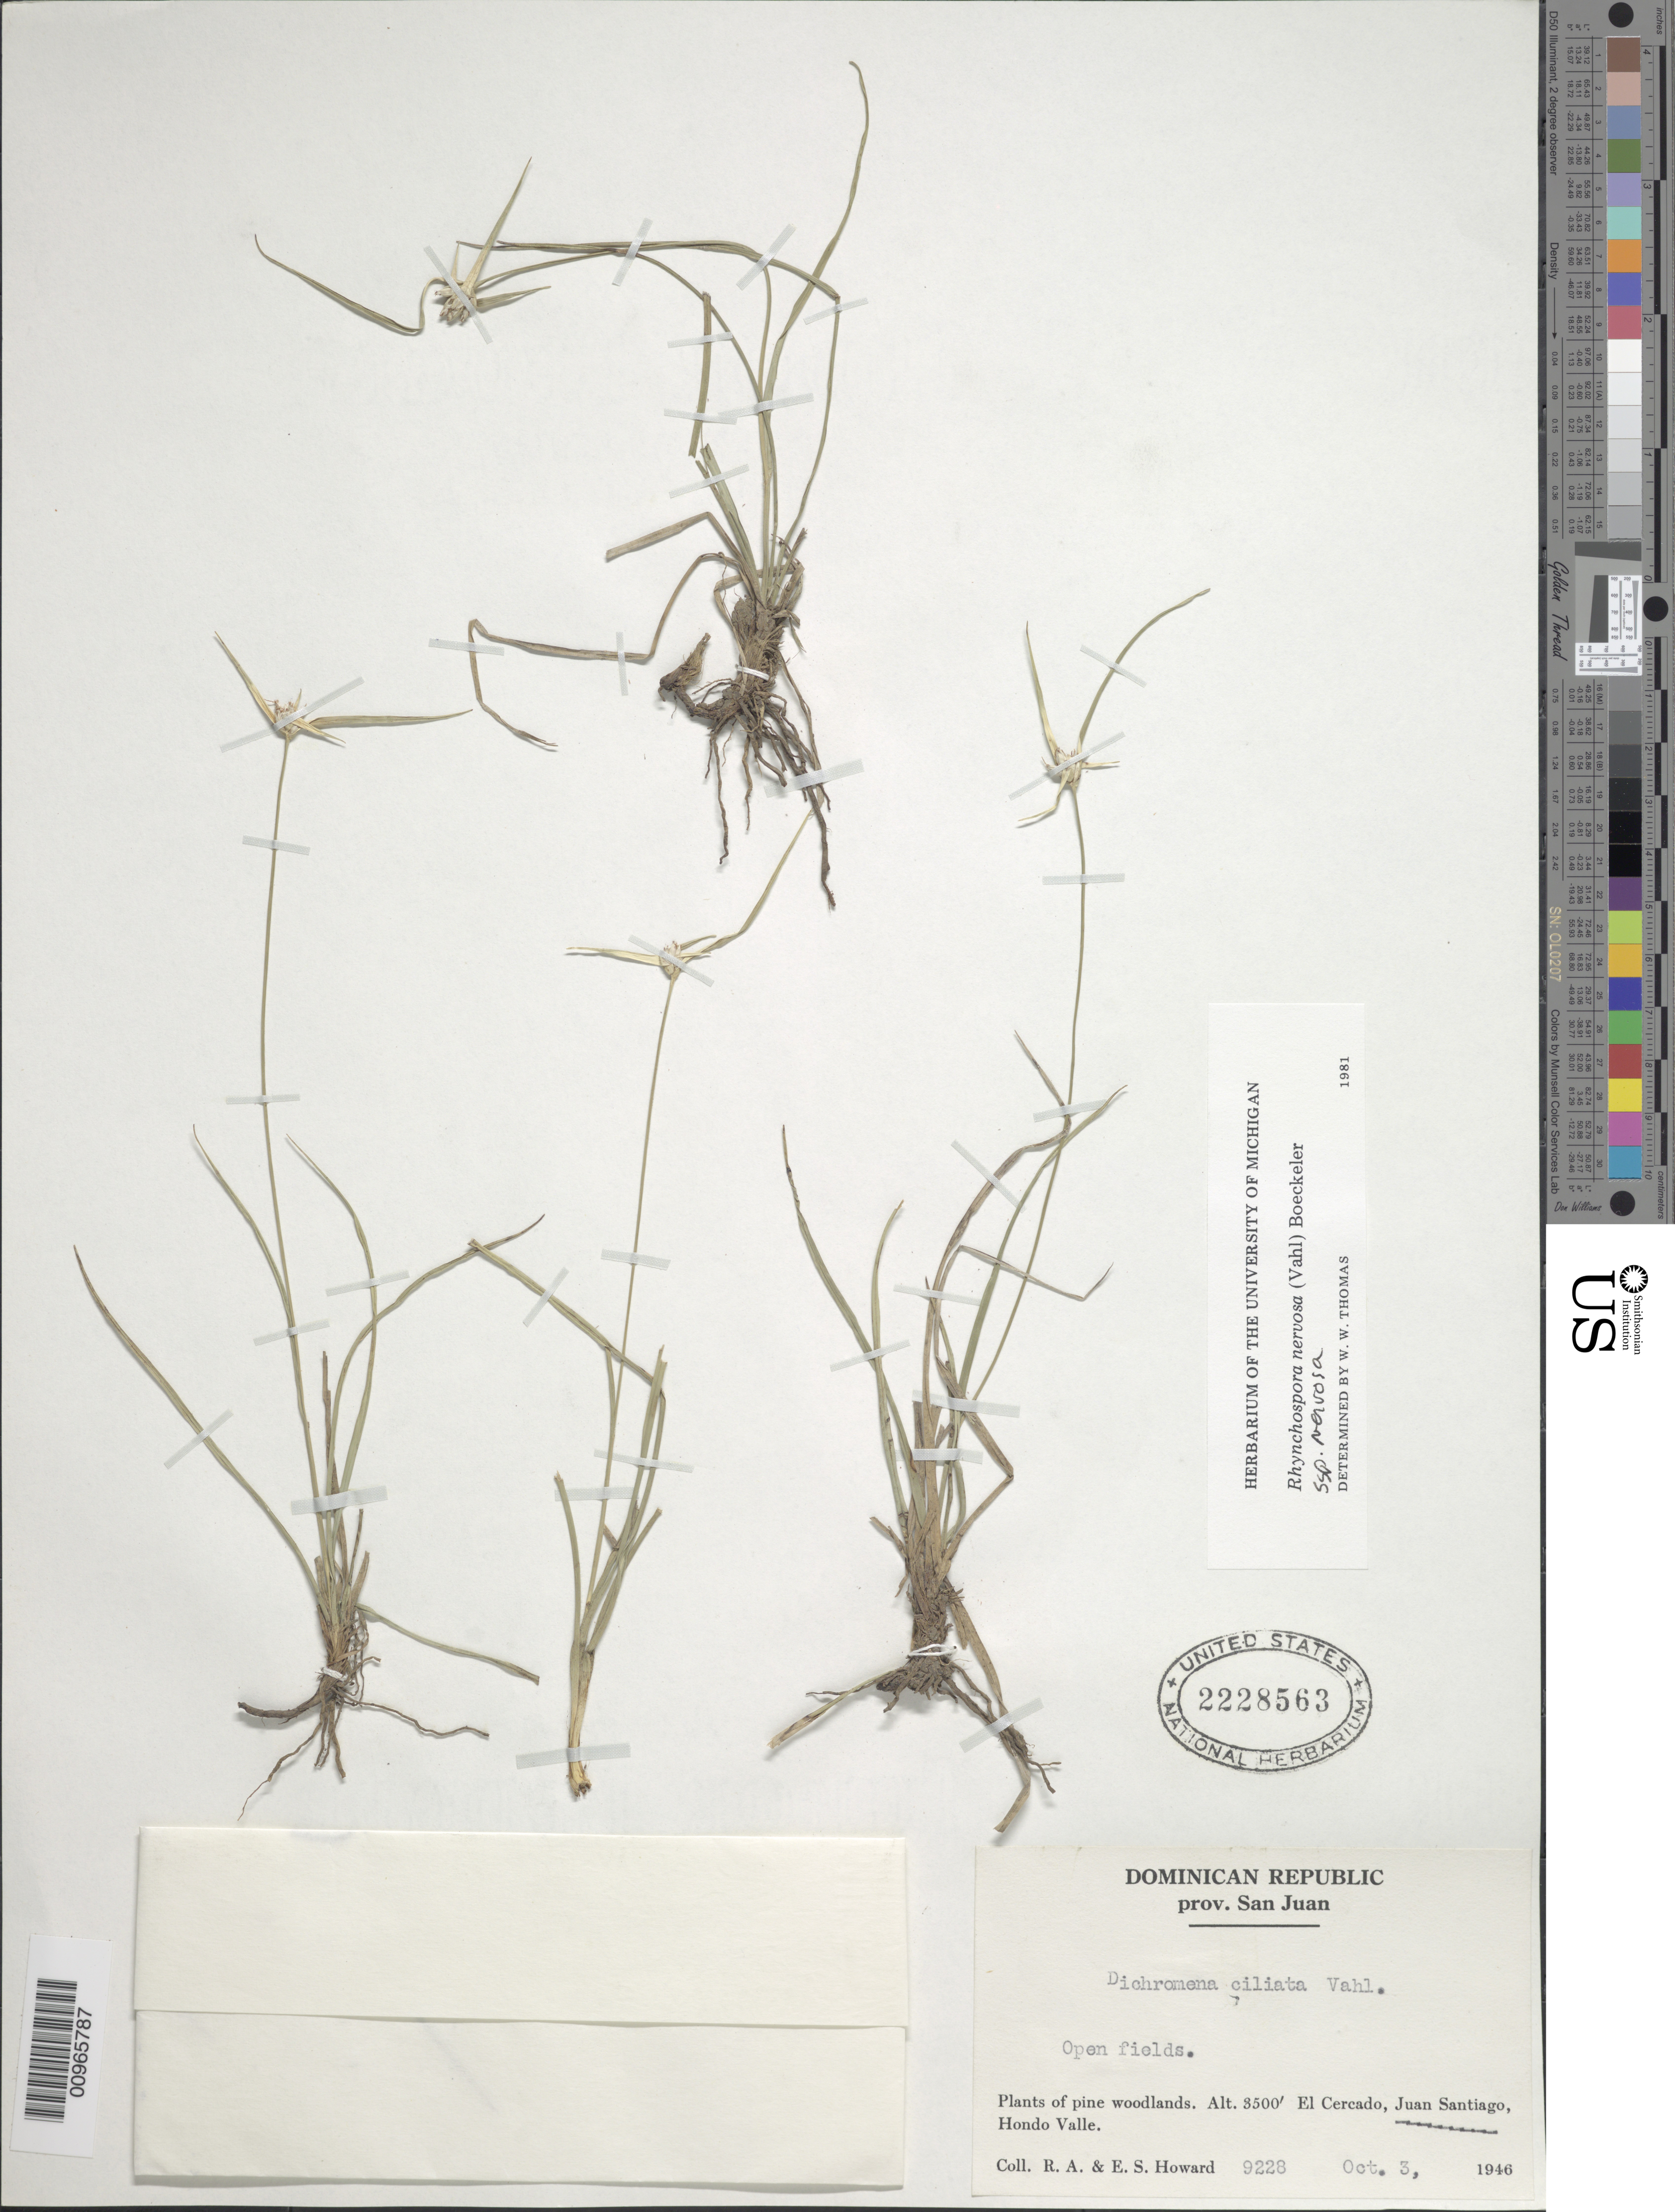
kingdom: Plantae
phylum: Tracheophyta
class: Liliopsida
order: Poales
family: Cyperaceae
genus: Rhynchospora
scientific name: Rhynchospora nervosa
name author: (Vahl) Boeckeler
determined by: Thomas, W. W., (NY), New York Botanical Garden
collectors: R. A. Howard & E. S. Howard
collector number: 9228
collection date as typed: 03 Oct 1946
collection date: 1946-10-03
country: Dominican Republic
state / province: San Juan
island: Hispaniola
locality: Pine woodlands, El Cercado, Juan Santiago, Hondo Valle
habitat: Open fields in pine woodlands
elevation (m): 1067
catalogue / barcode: US 2228563